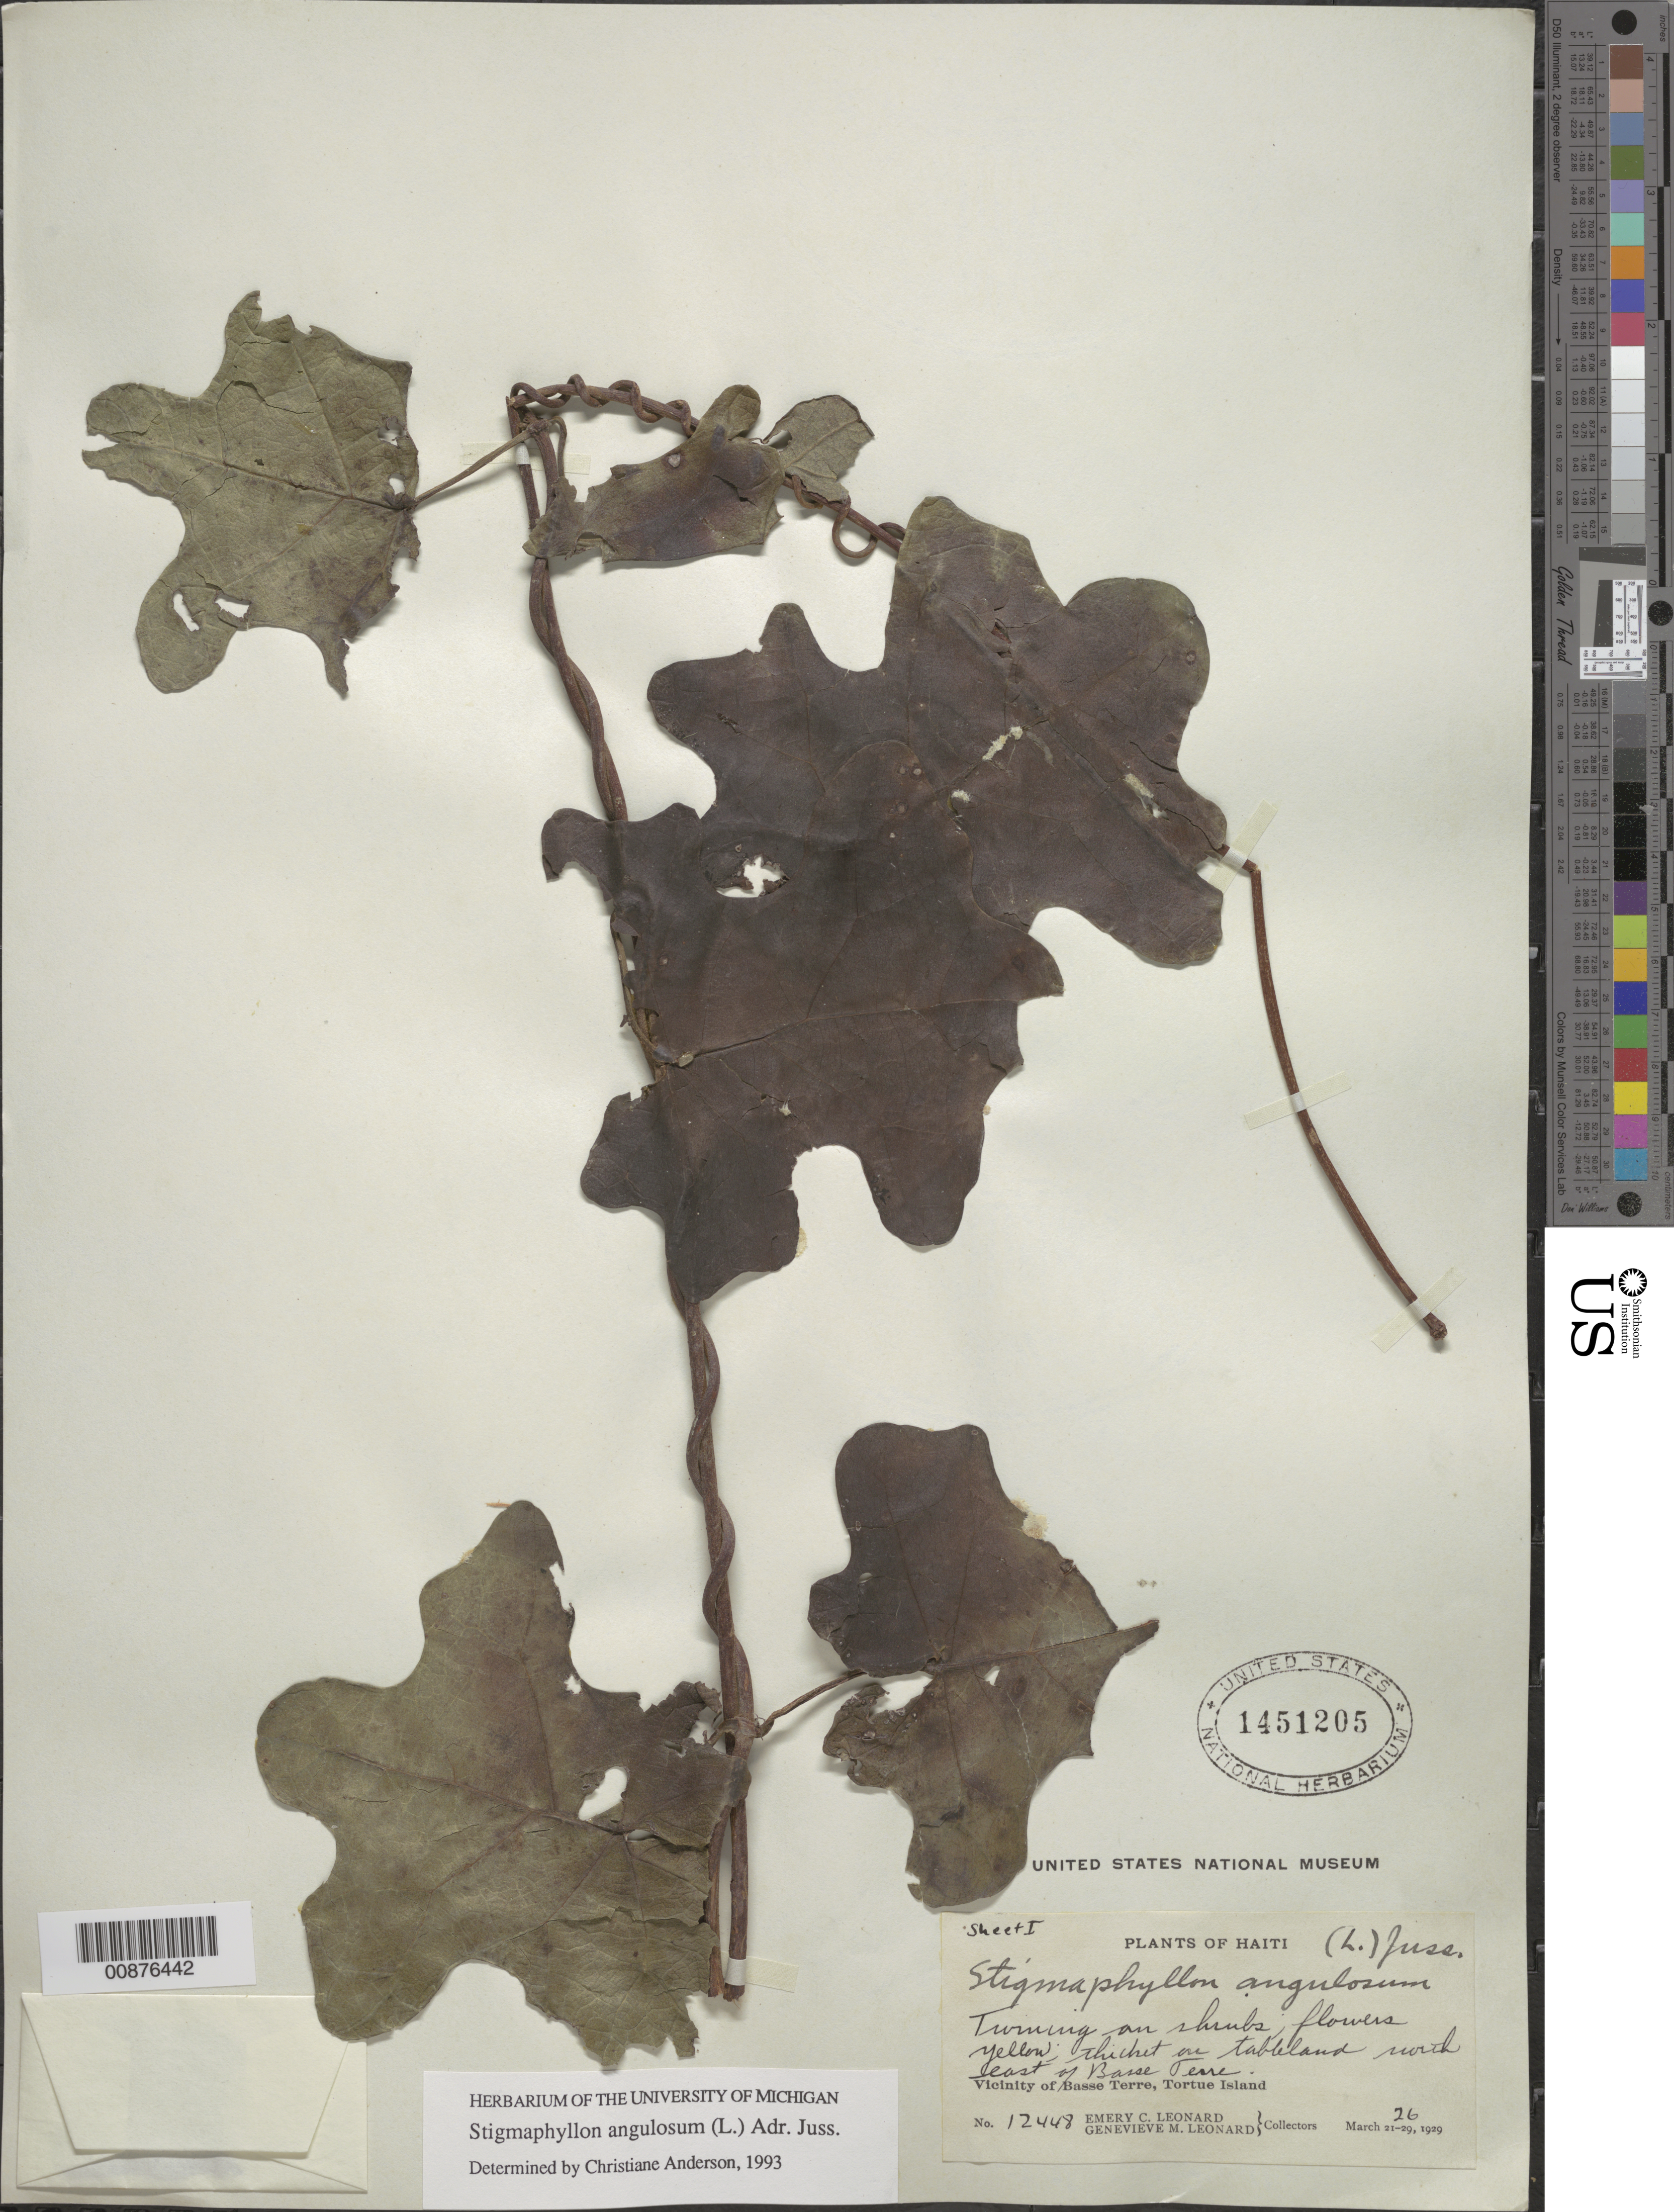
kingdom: Plantae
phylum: Tracheophyta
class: Magnoliopsida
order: Malpighiales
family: Malpighiaceae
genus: Stigmaphyllon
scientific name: Stigmaphyllon angulosum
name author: (L.) A. Juss.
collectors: E. C. Leonard & G. M. Leonard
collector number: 12448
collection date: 1929-03-26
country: Haiti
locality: Thicket on tableland north east of Basse Terre. Vicinity of Basse Terre, Tortue Island.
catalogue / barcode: US 1451205